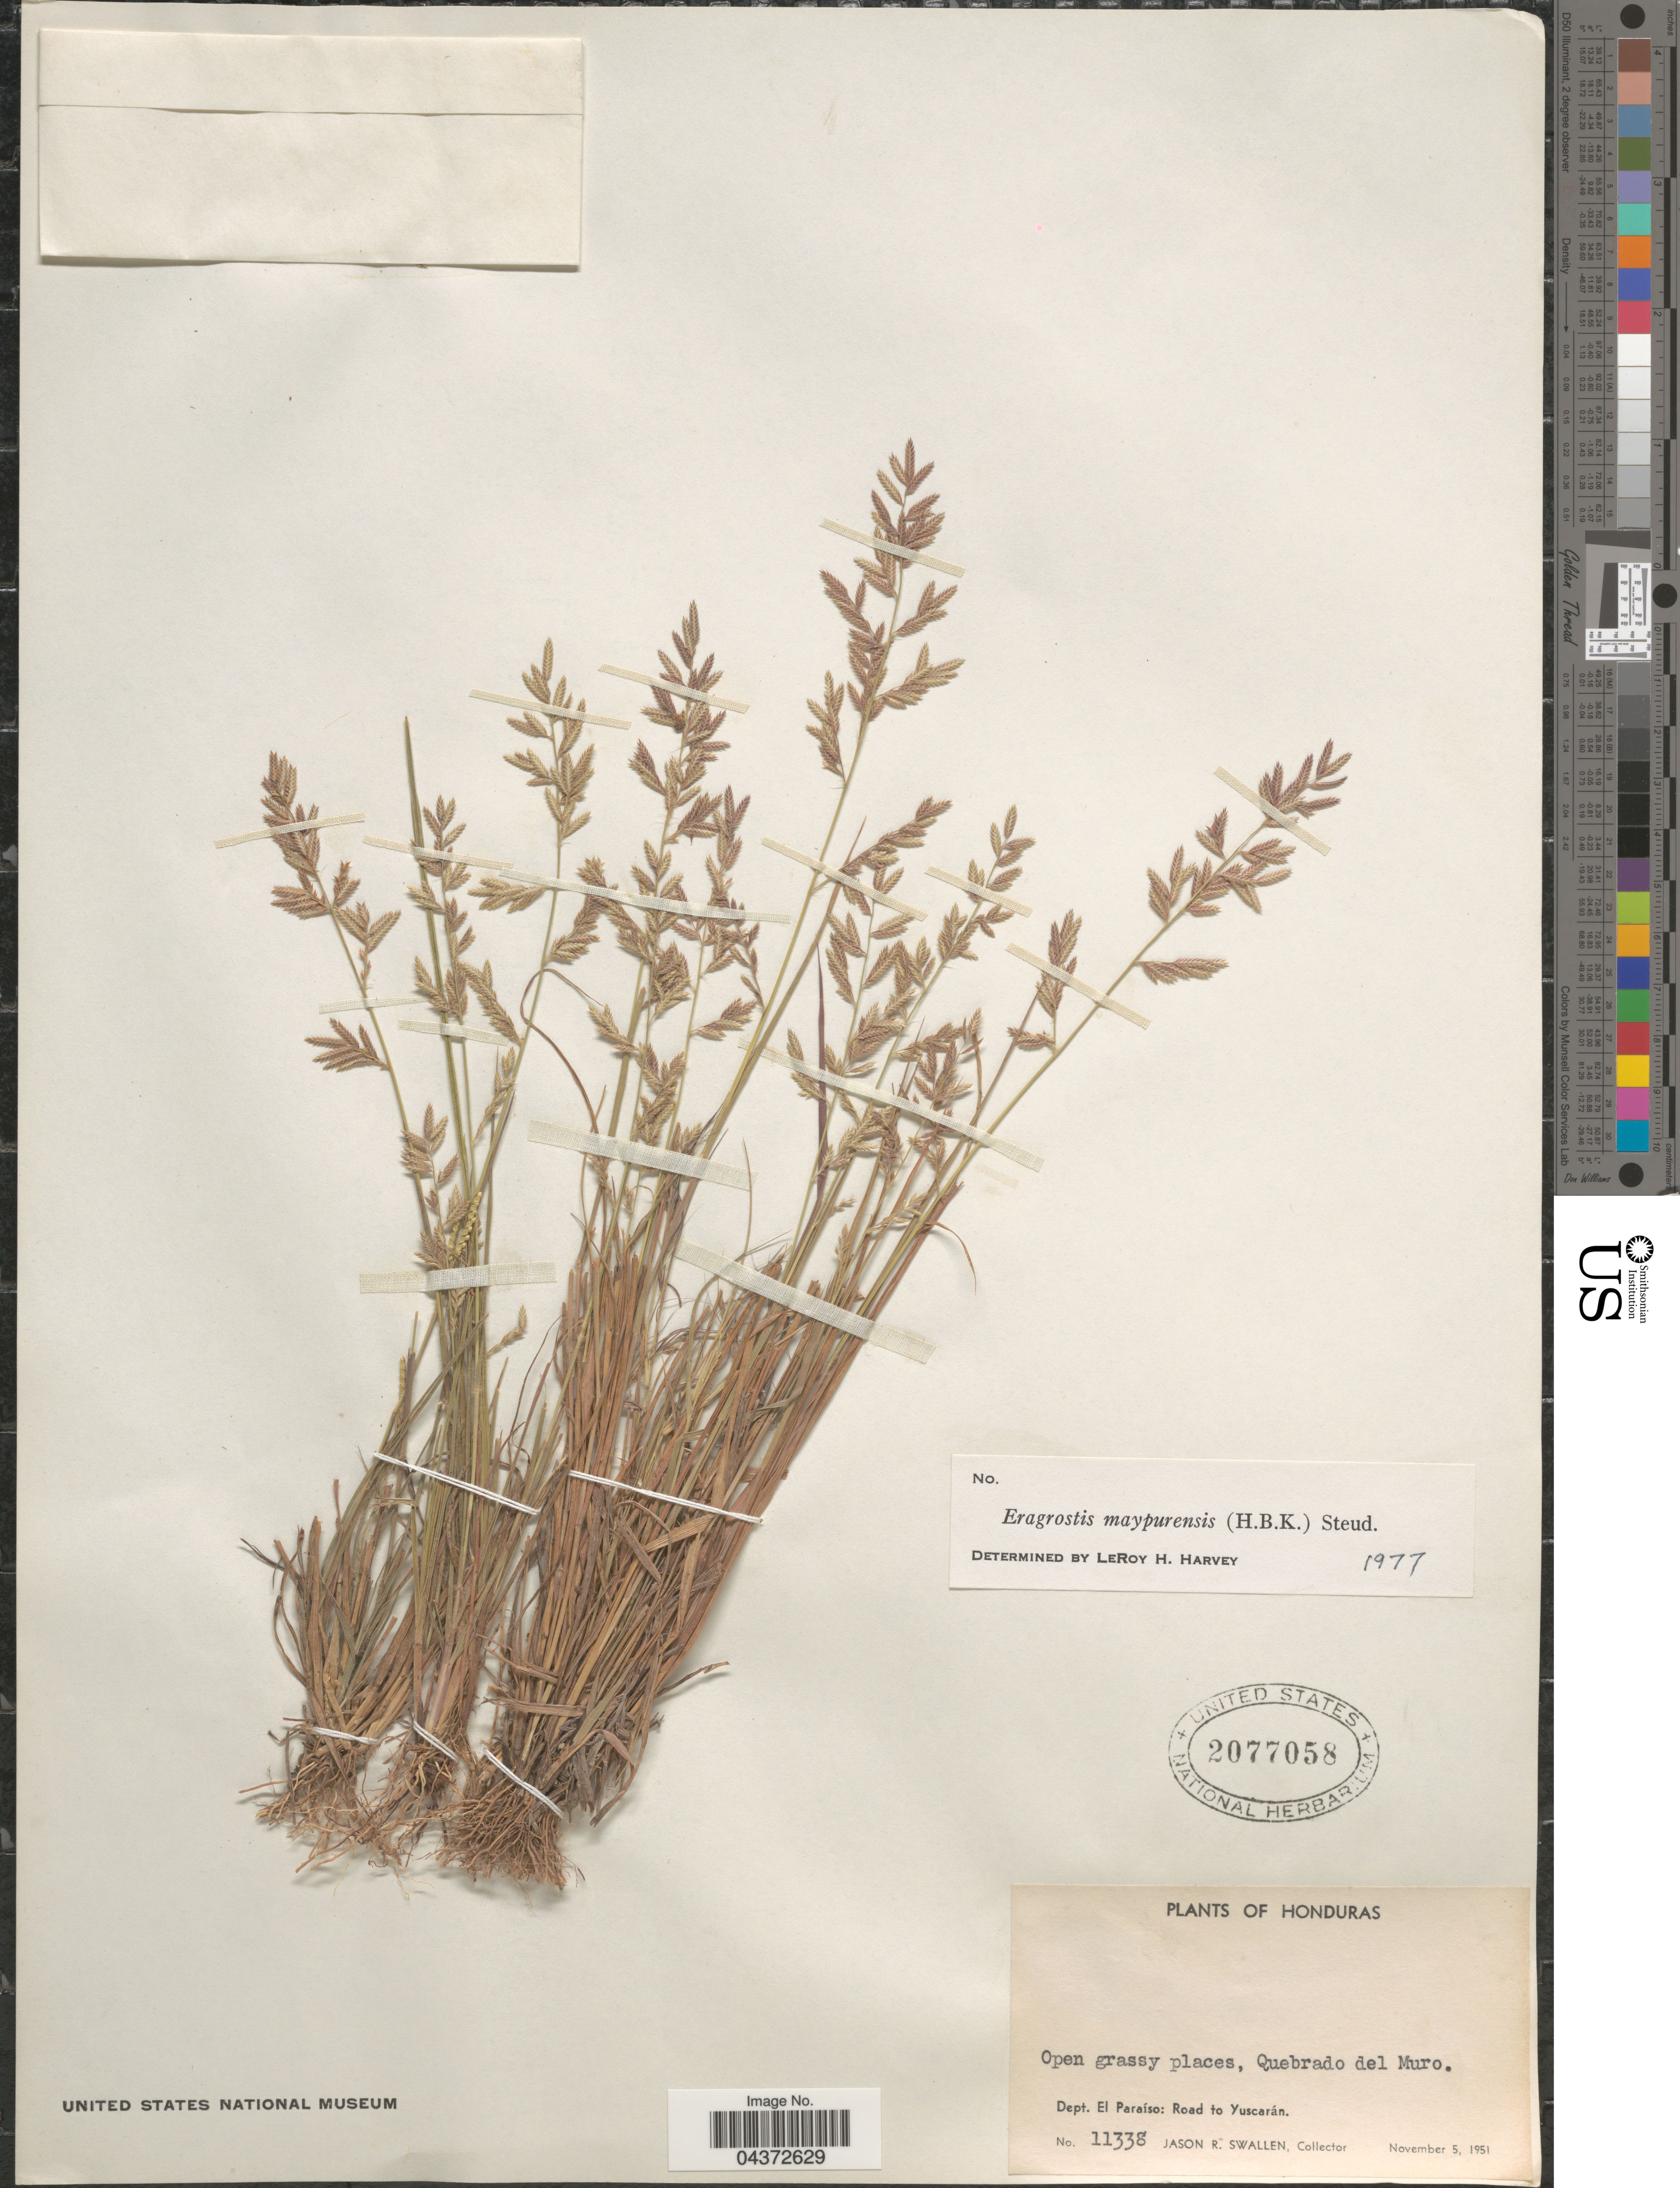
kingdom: Plantae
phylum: Tracheophyta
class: Liliopsida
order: Poales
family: Poaceae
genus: Eragrostis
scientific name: Eragrostis maypurensis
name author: (Kunth) Steud.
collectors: J. R. Swallen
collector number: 11338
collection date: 1951-11-05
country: Honduras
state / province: El Paraiso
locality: Open grassy places, Quebrado del Muro. Dept. El Paraíso: Road to Yuscarán.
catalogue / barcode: US 2077058